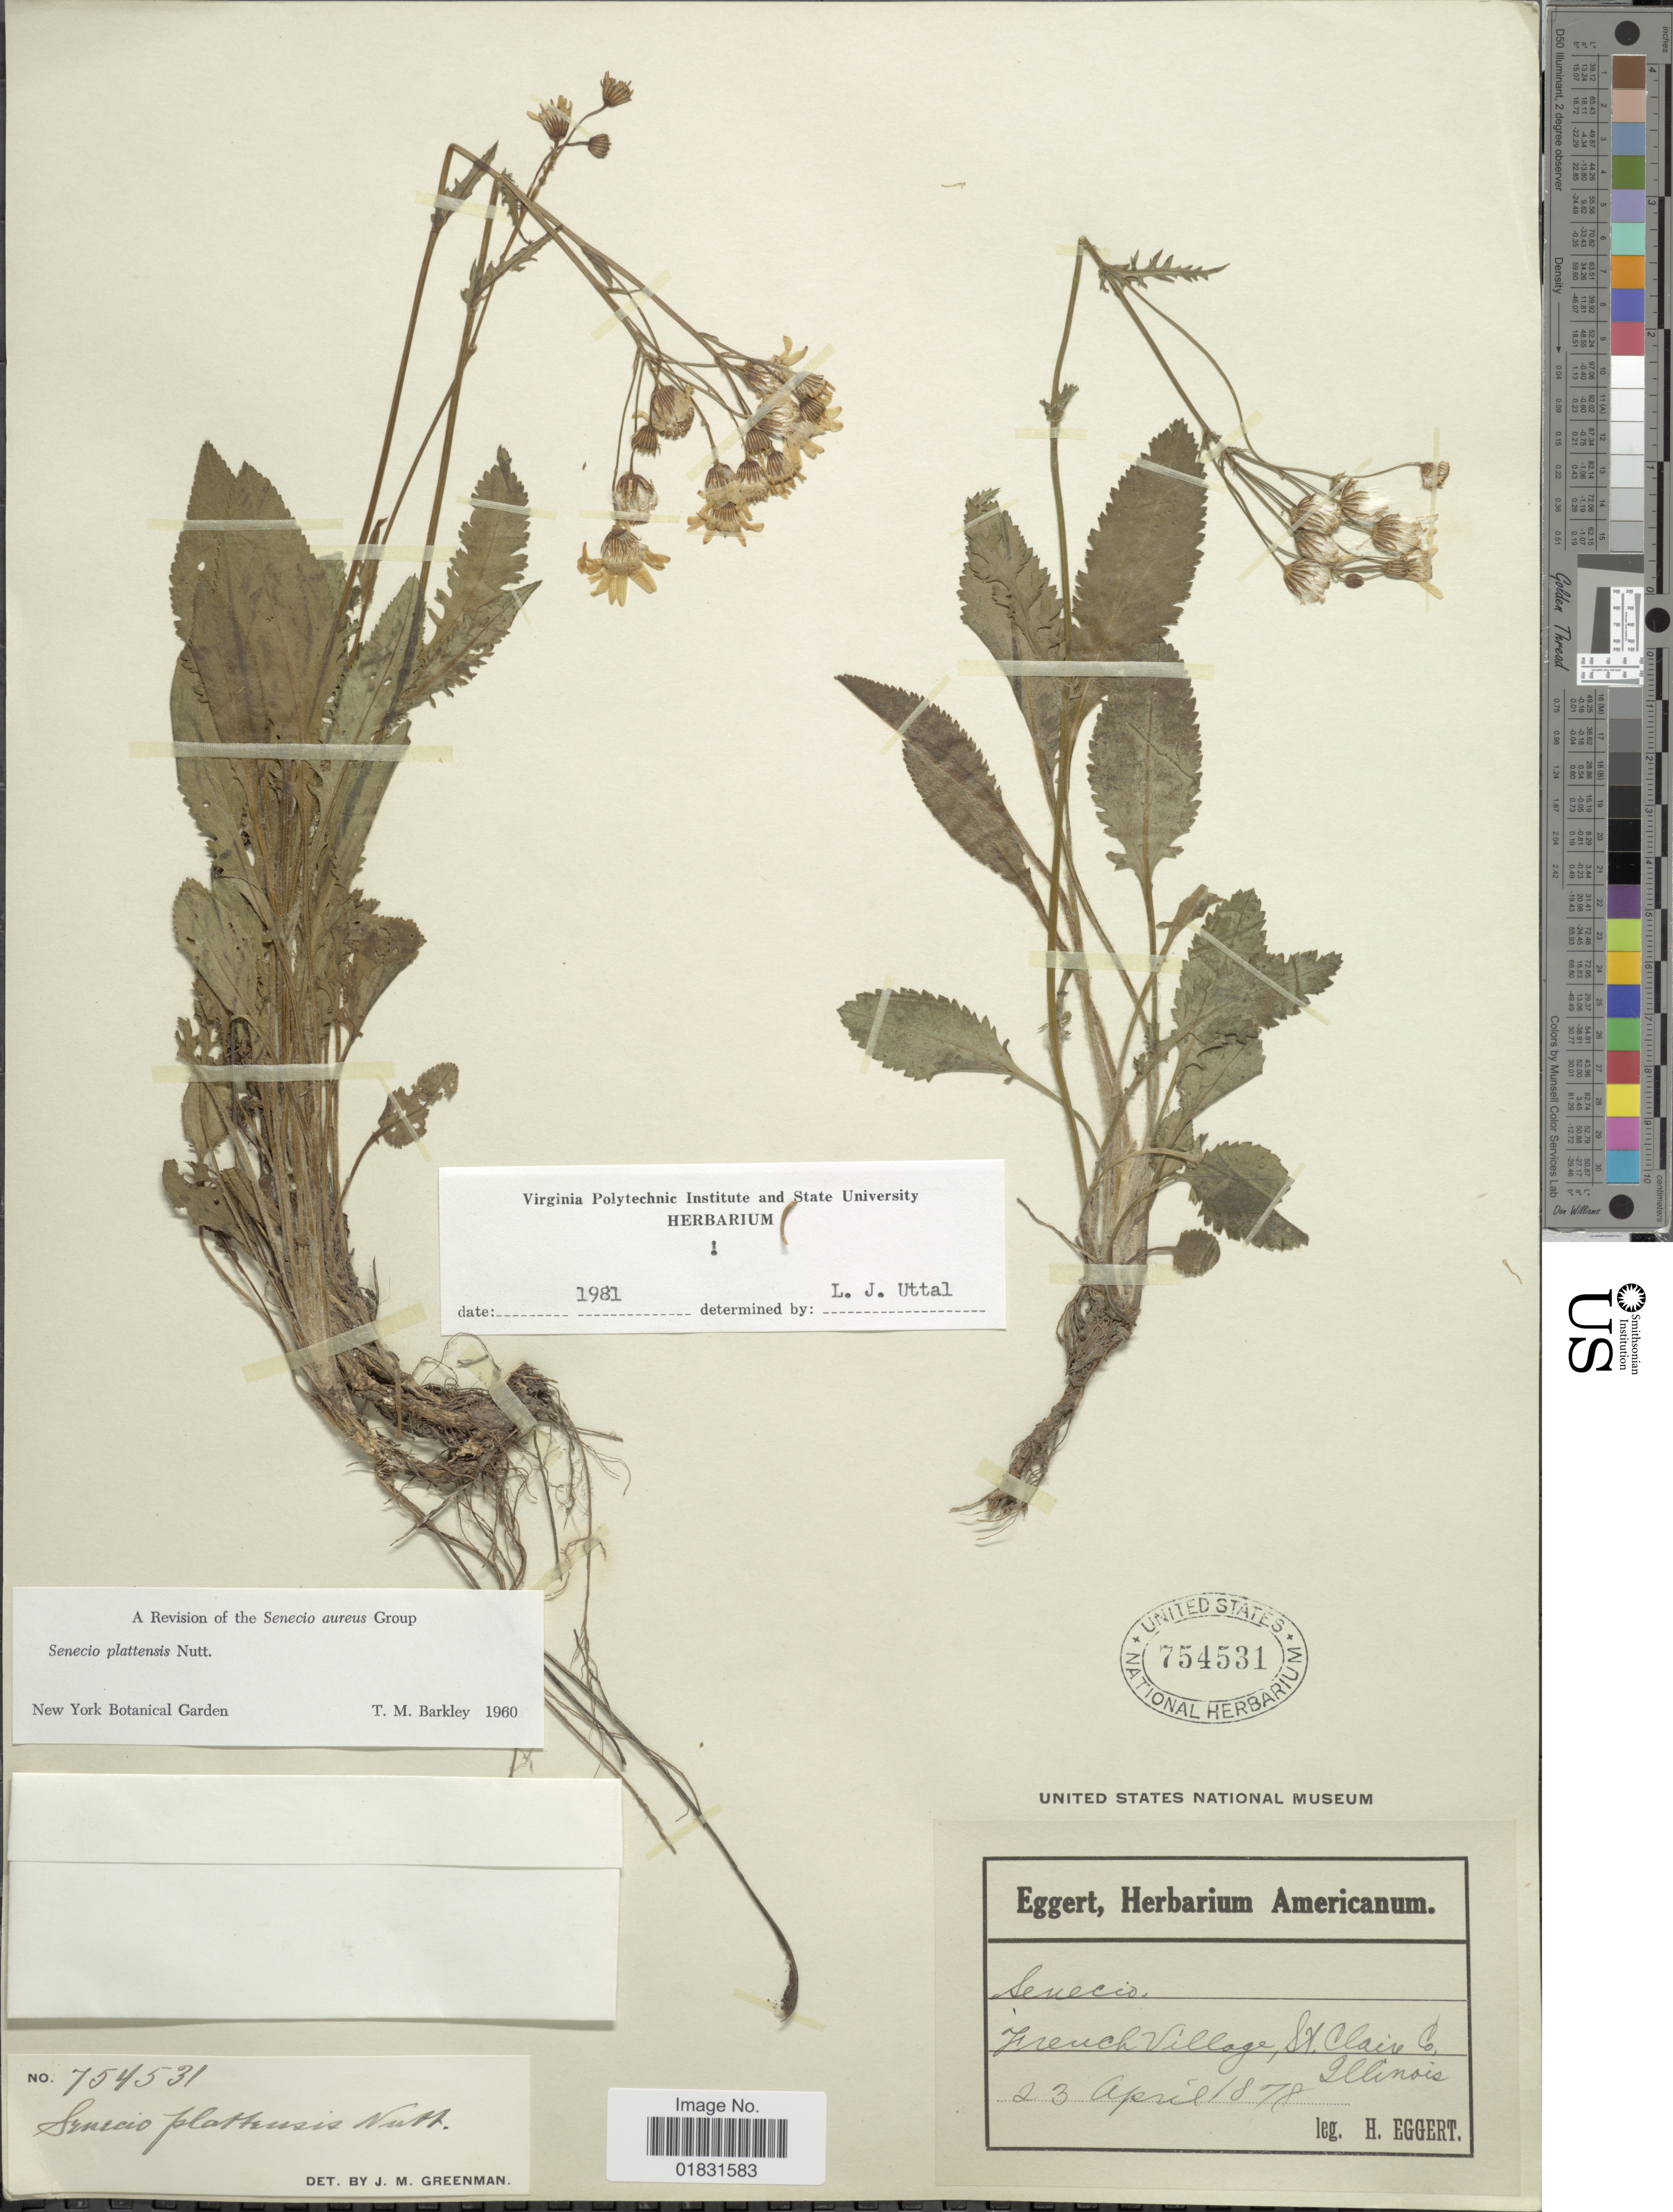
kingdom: Plantae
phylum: Tracheophyta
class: Magnoliopsida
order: Asterales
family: Asteraceae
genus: Packera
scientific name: Packera plattensis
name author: W.A. Weber & Á. Löve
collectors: H. Eggert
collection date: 1878-04-23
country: United States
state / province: Illinois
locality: French Village, St Claire Co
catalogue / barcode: US 754531